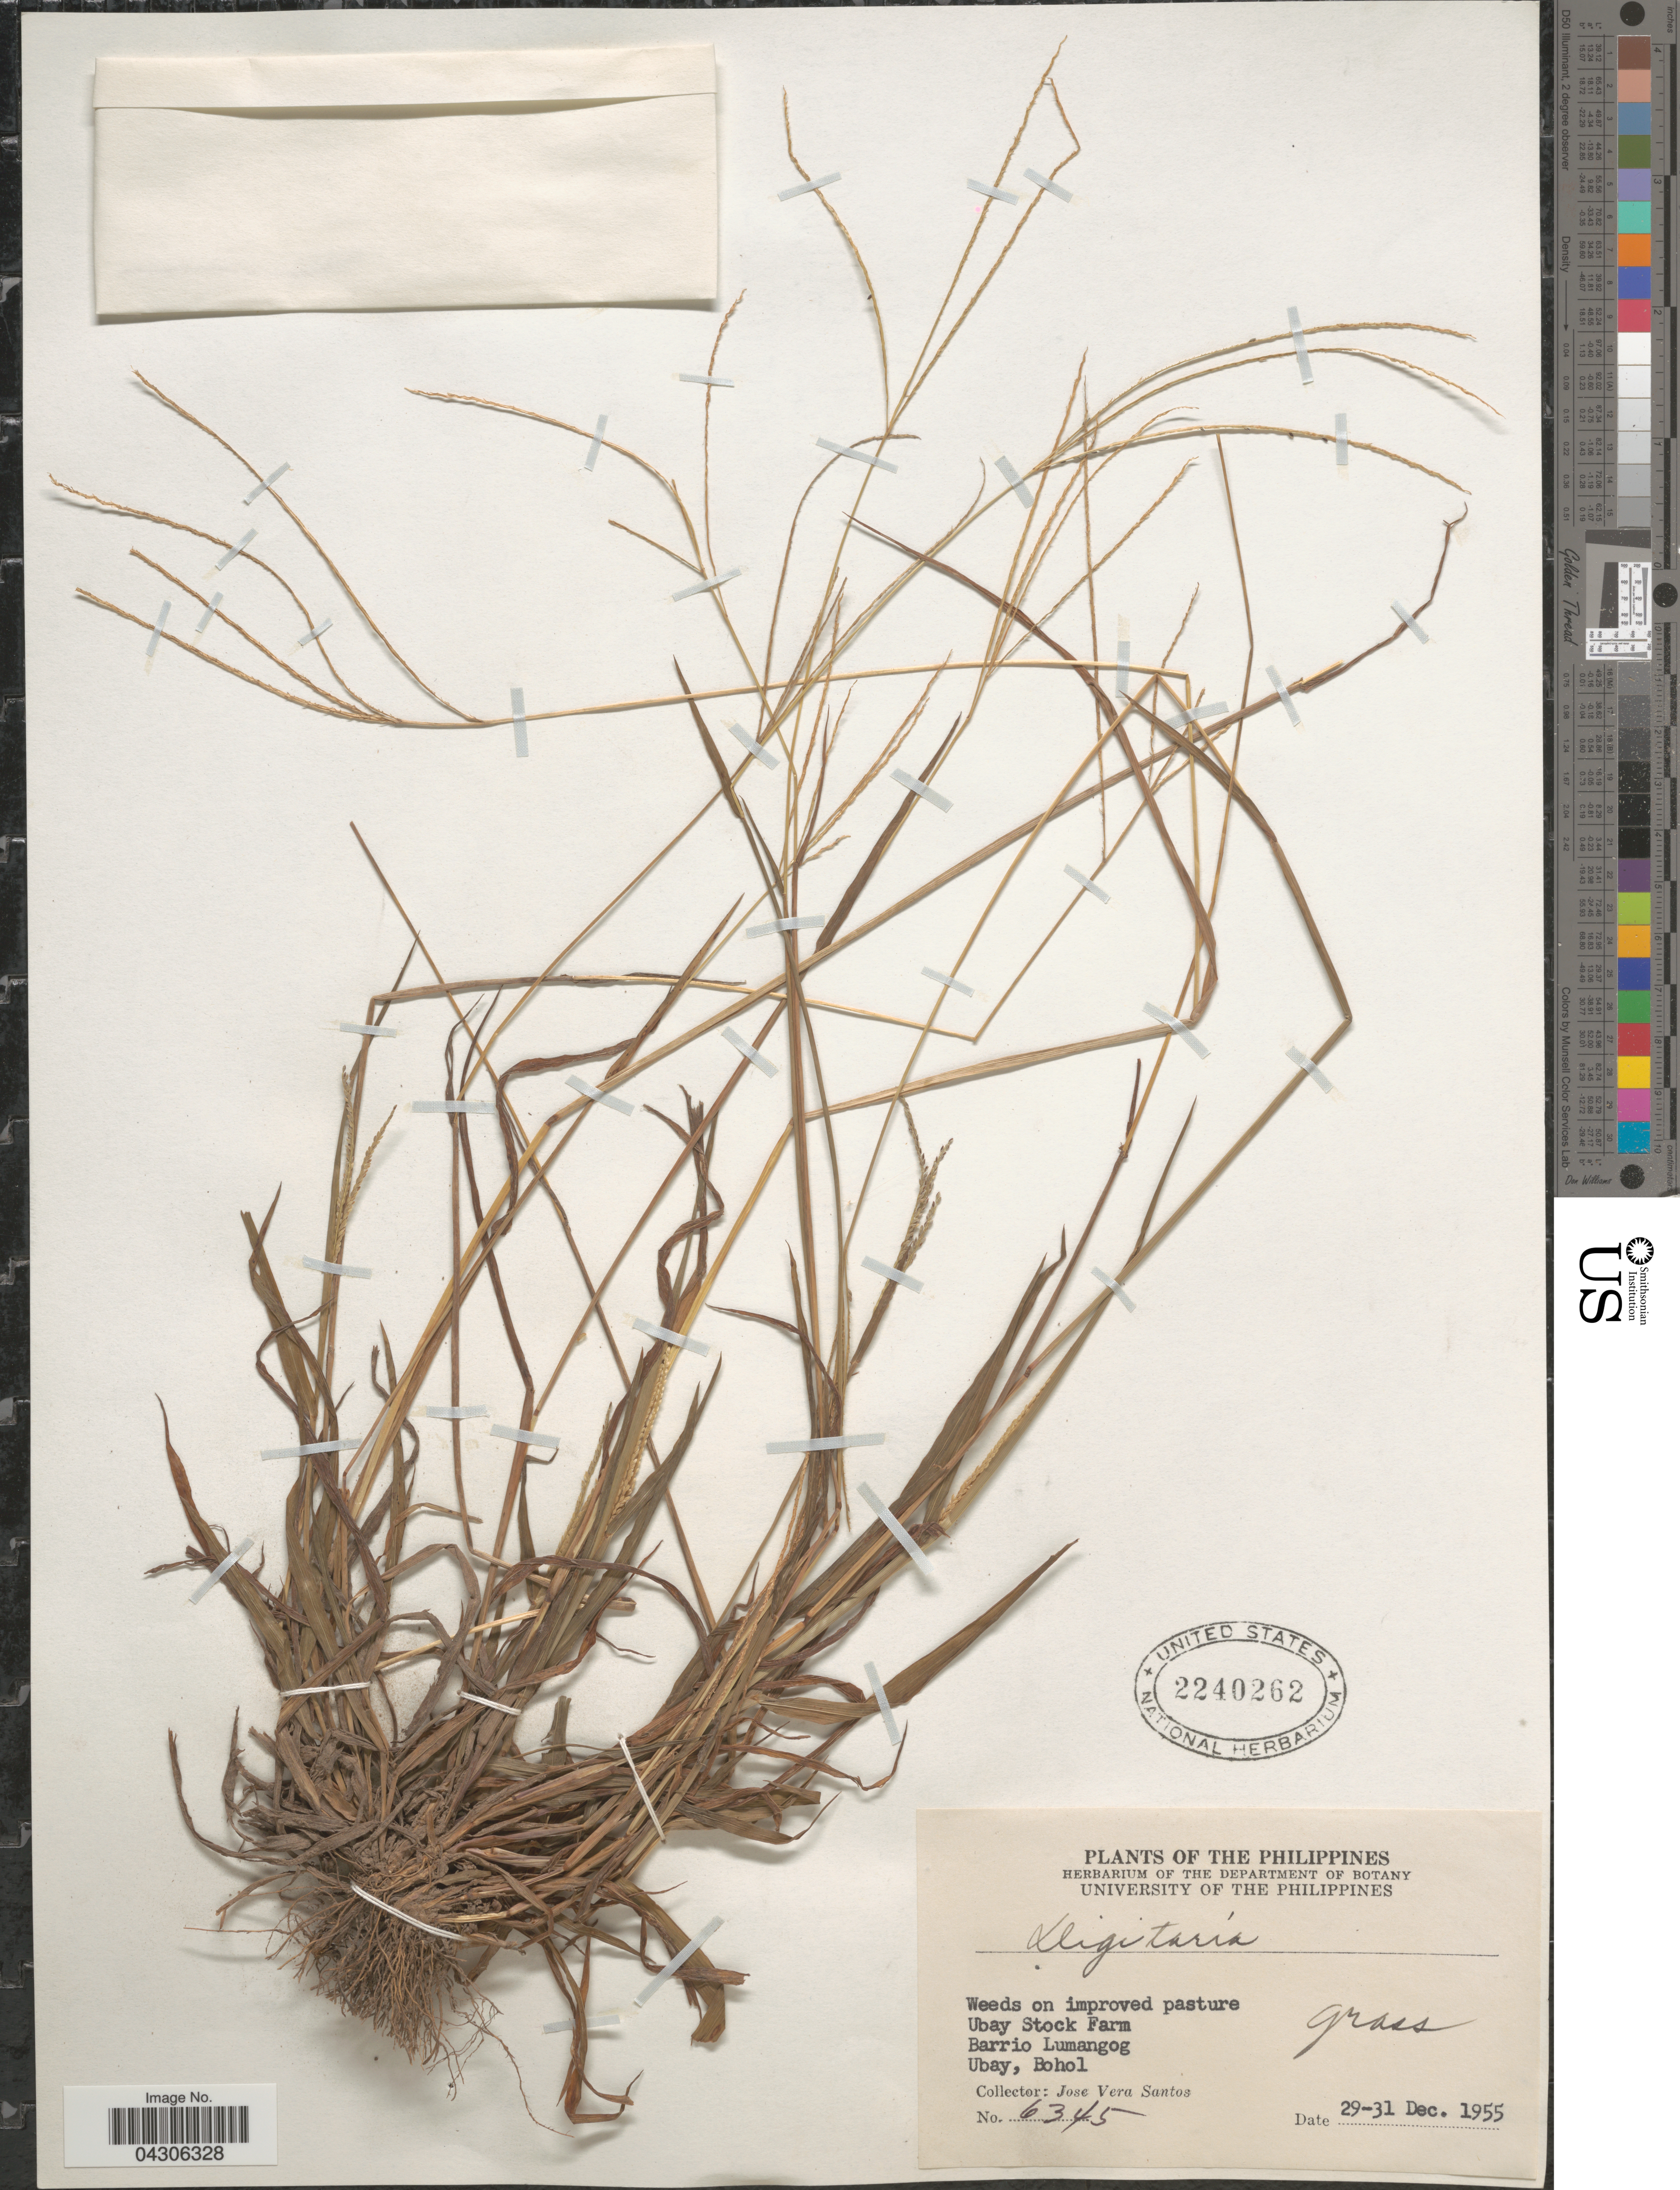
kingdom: Plantae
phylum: Tracheophyta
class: Liliopsida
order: Poales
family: Poaceae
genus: Digitaria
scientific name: Digitaria sp.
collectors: J. Vera Santos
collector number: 6345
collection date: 1955-12-29/1955-12-31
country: Philippines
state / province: Central Visayas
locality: Ubay Stock Farm. Barrio Lumangog. Ubay, Bohol.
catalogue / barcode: US 2240262